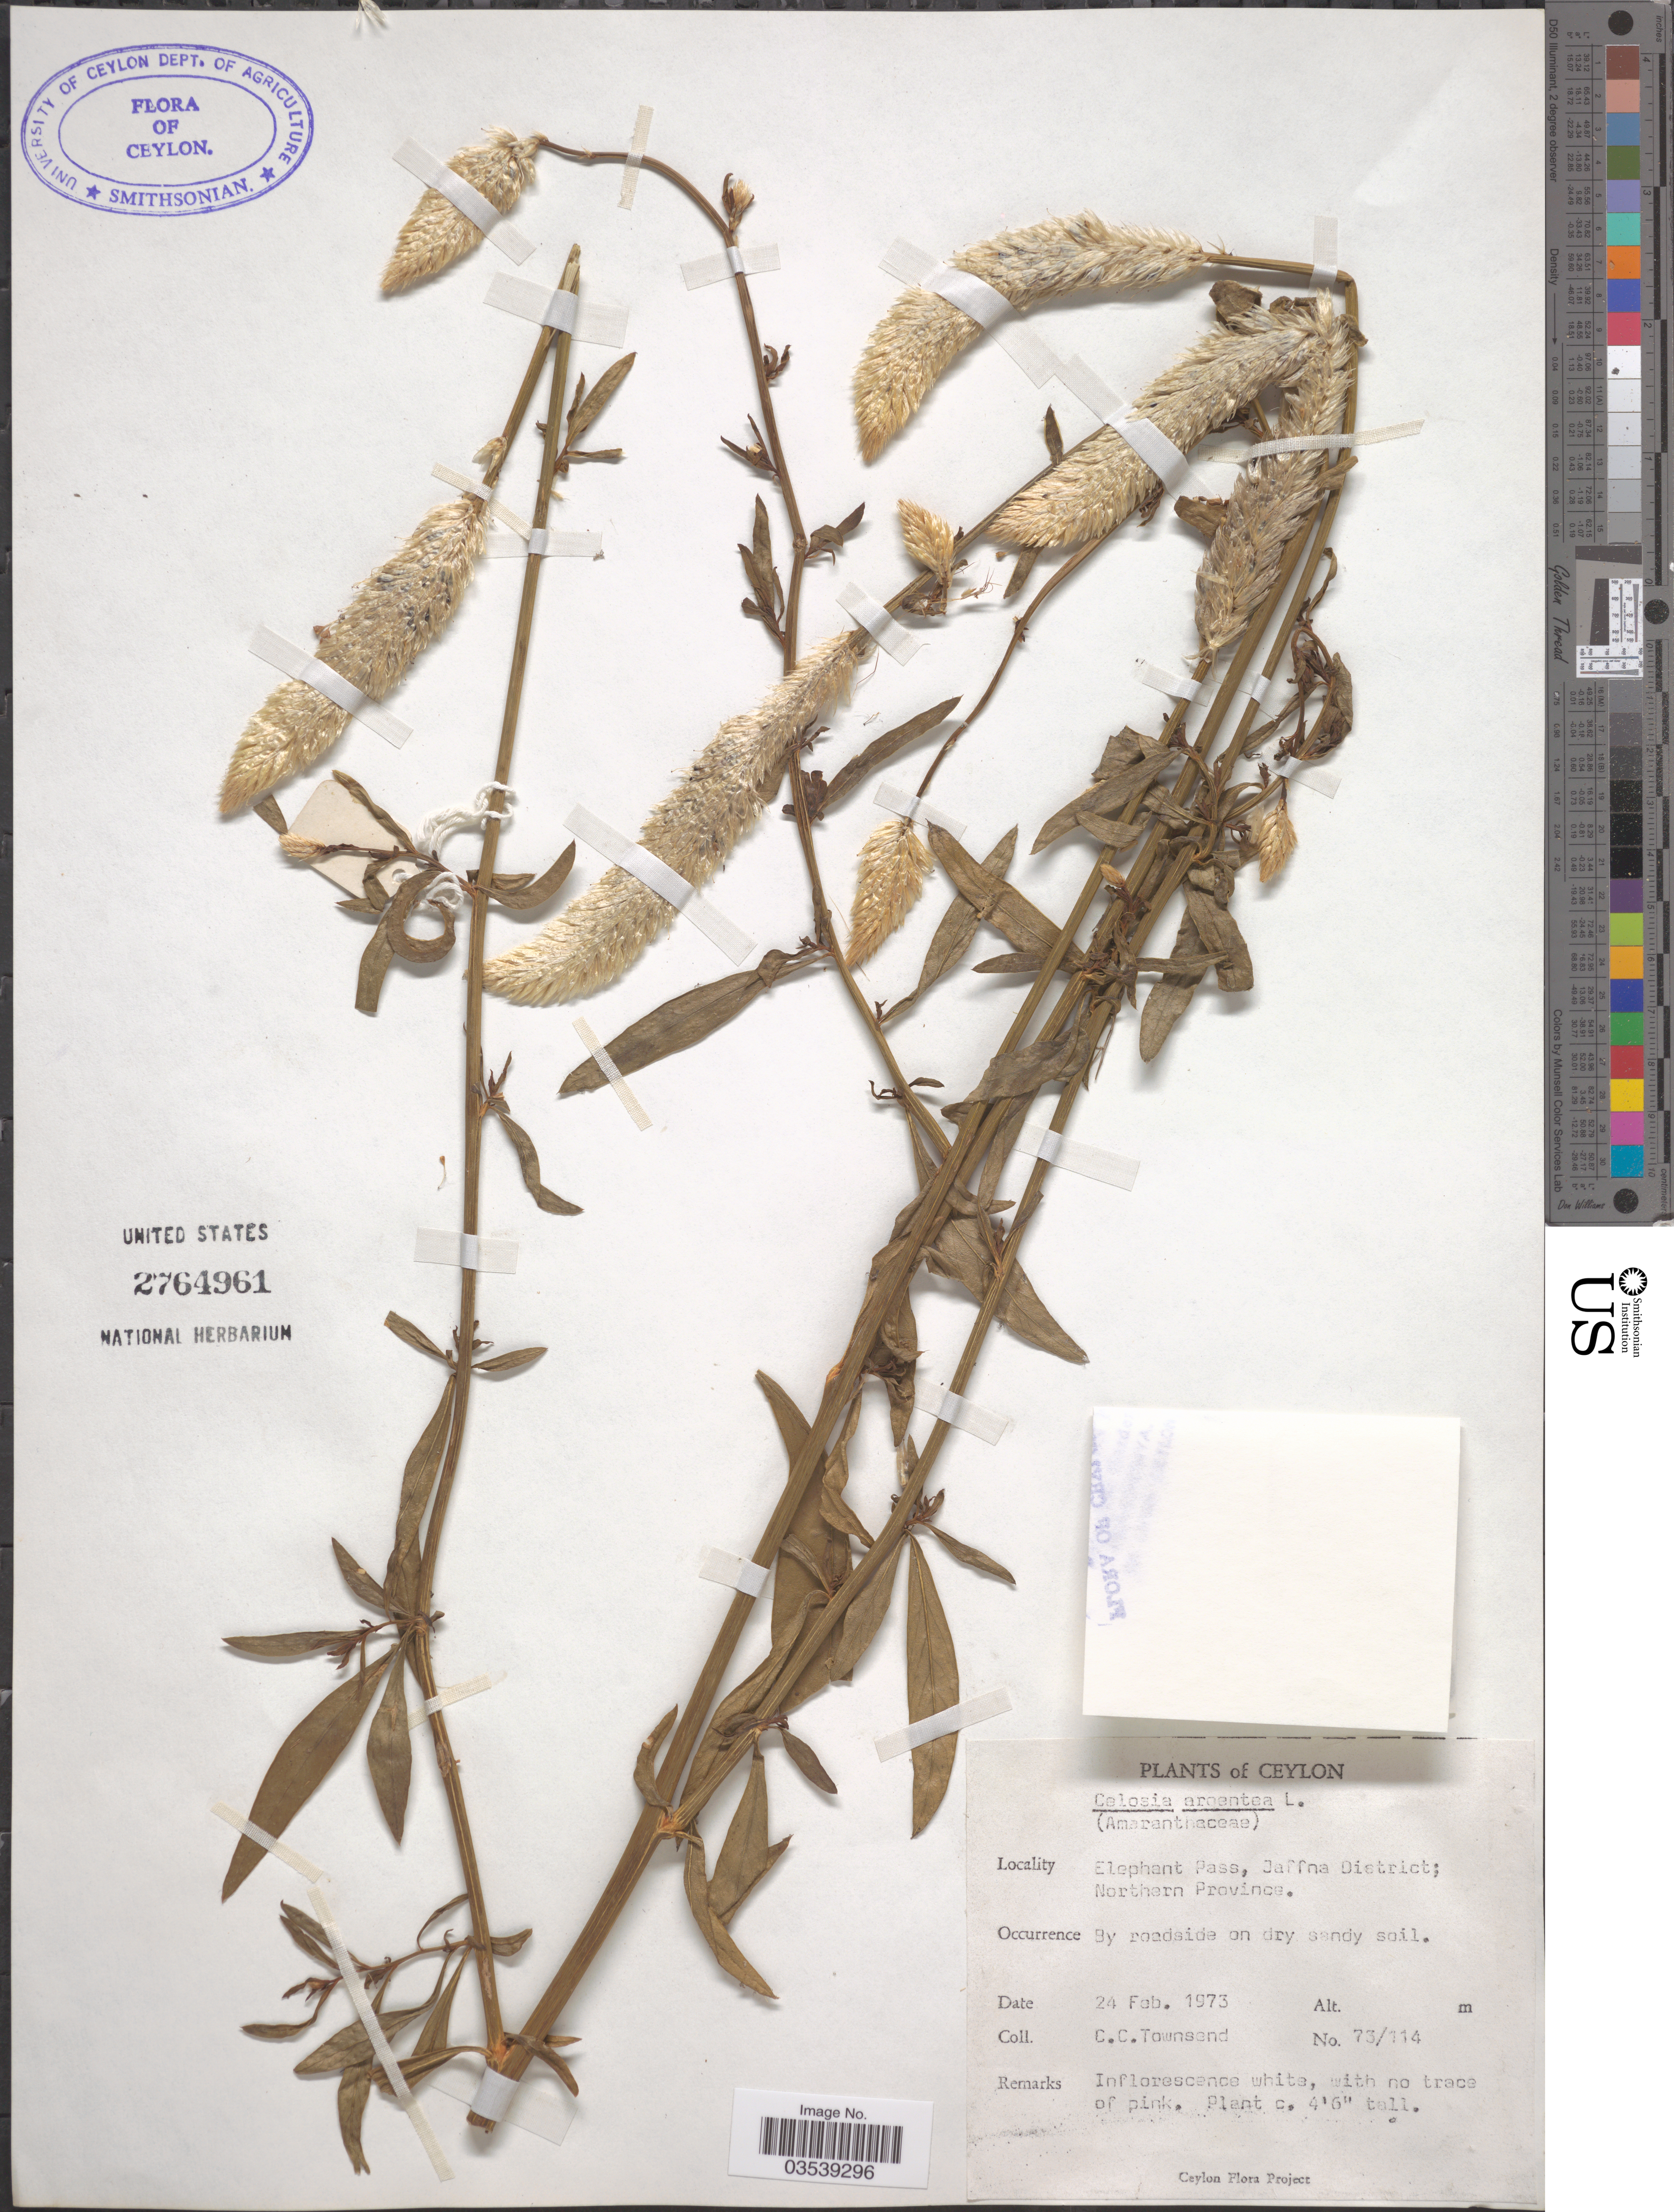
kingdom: Plantae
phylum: Tracheophyta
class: Magnoliopsida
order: Caryophyllales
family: Amaranthaceae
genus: Celosia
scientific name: Celosia argentea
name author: L.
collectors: C. C. Townsend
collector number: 73/114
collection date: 1973-02-24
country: Sri Lanka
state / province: Northern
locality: Ceylon. Elephant Pass, Jaffna District.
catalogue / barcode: US 2764961